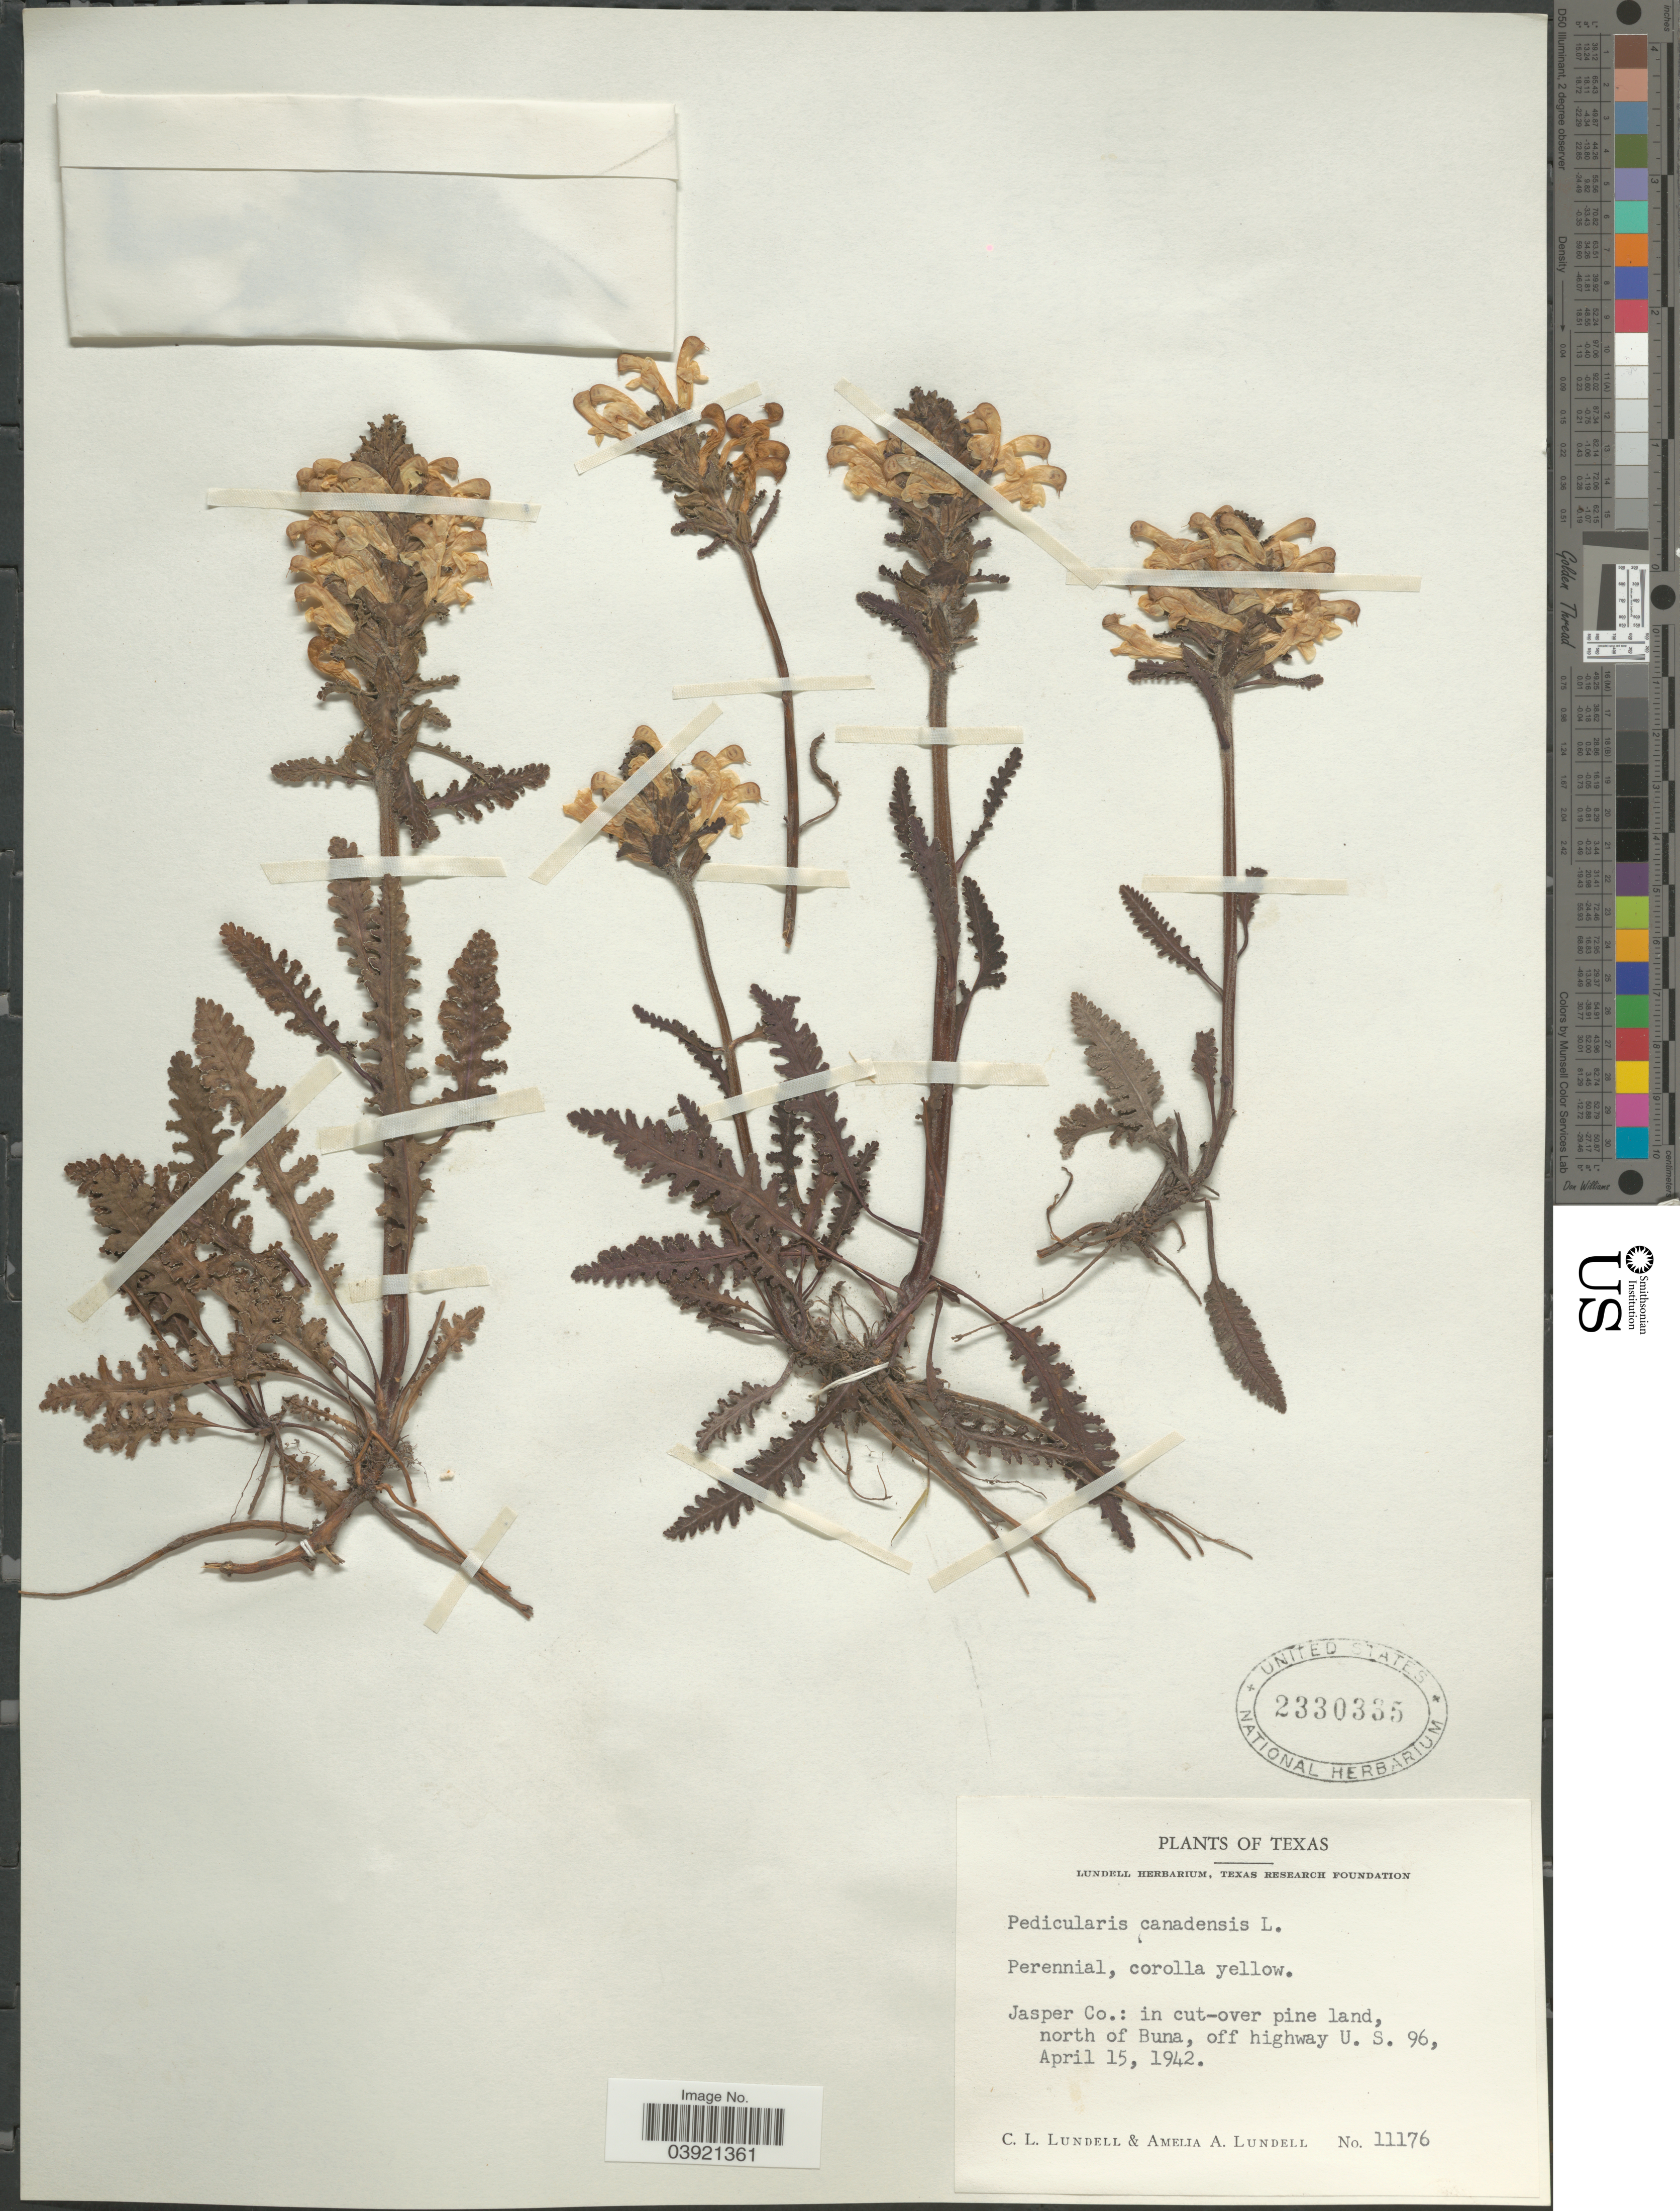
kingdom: Plantae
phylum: Tracheophyta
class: Magnoliopsida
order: Lamiales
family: Orobanchaceae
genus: Pedicularis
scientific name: Pedicularis canadensis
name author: L.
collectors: C. L. Lundell & A. A. Lundell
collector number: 11176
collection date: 1942-04-15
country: United States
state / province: Texas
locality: Jasper Co.: in cut-over pine land, north of Buna, off highway U. S. 96.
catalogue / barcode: US 2330335